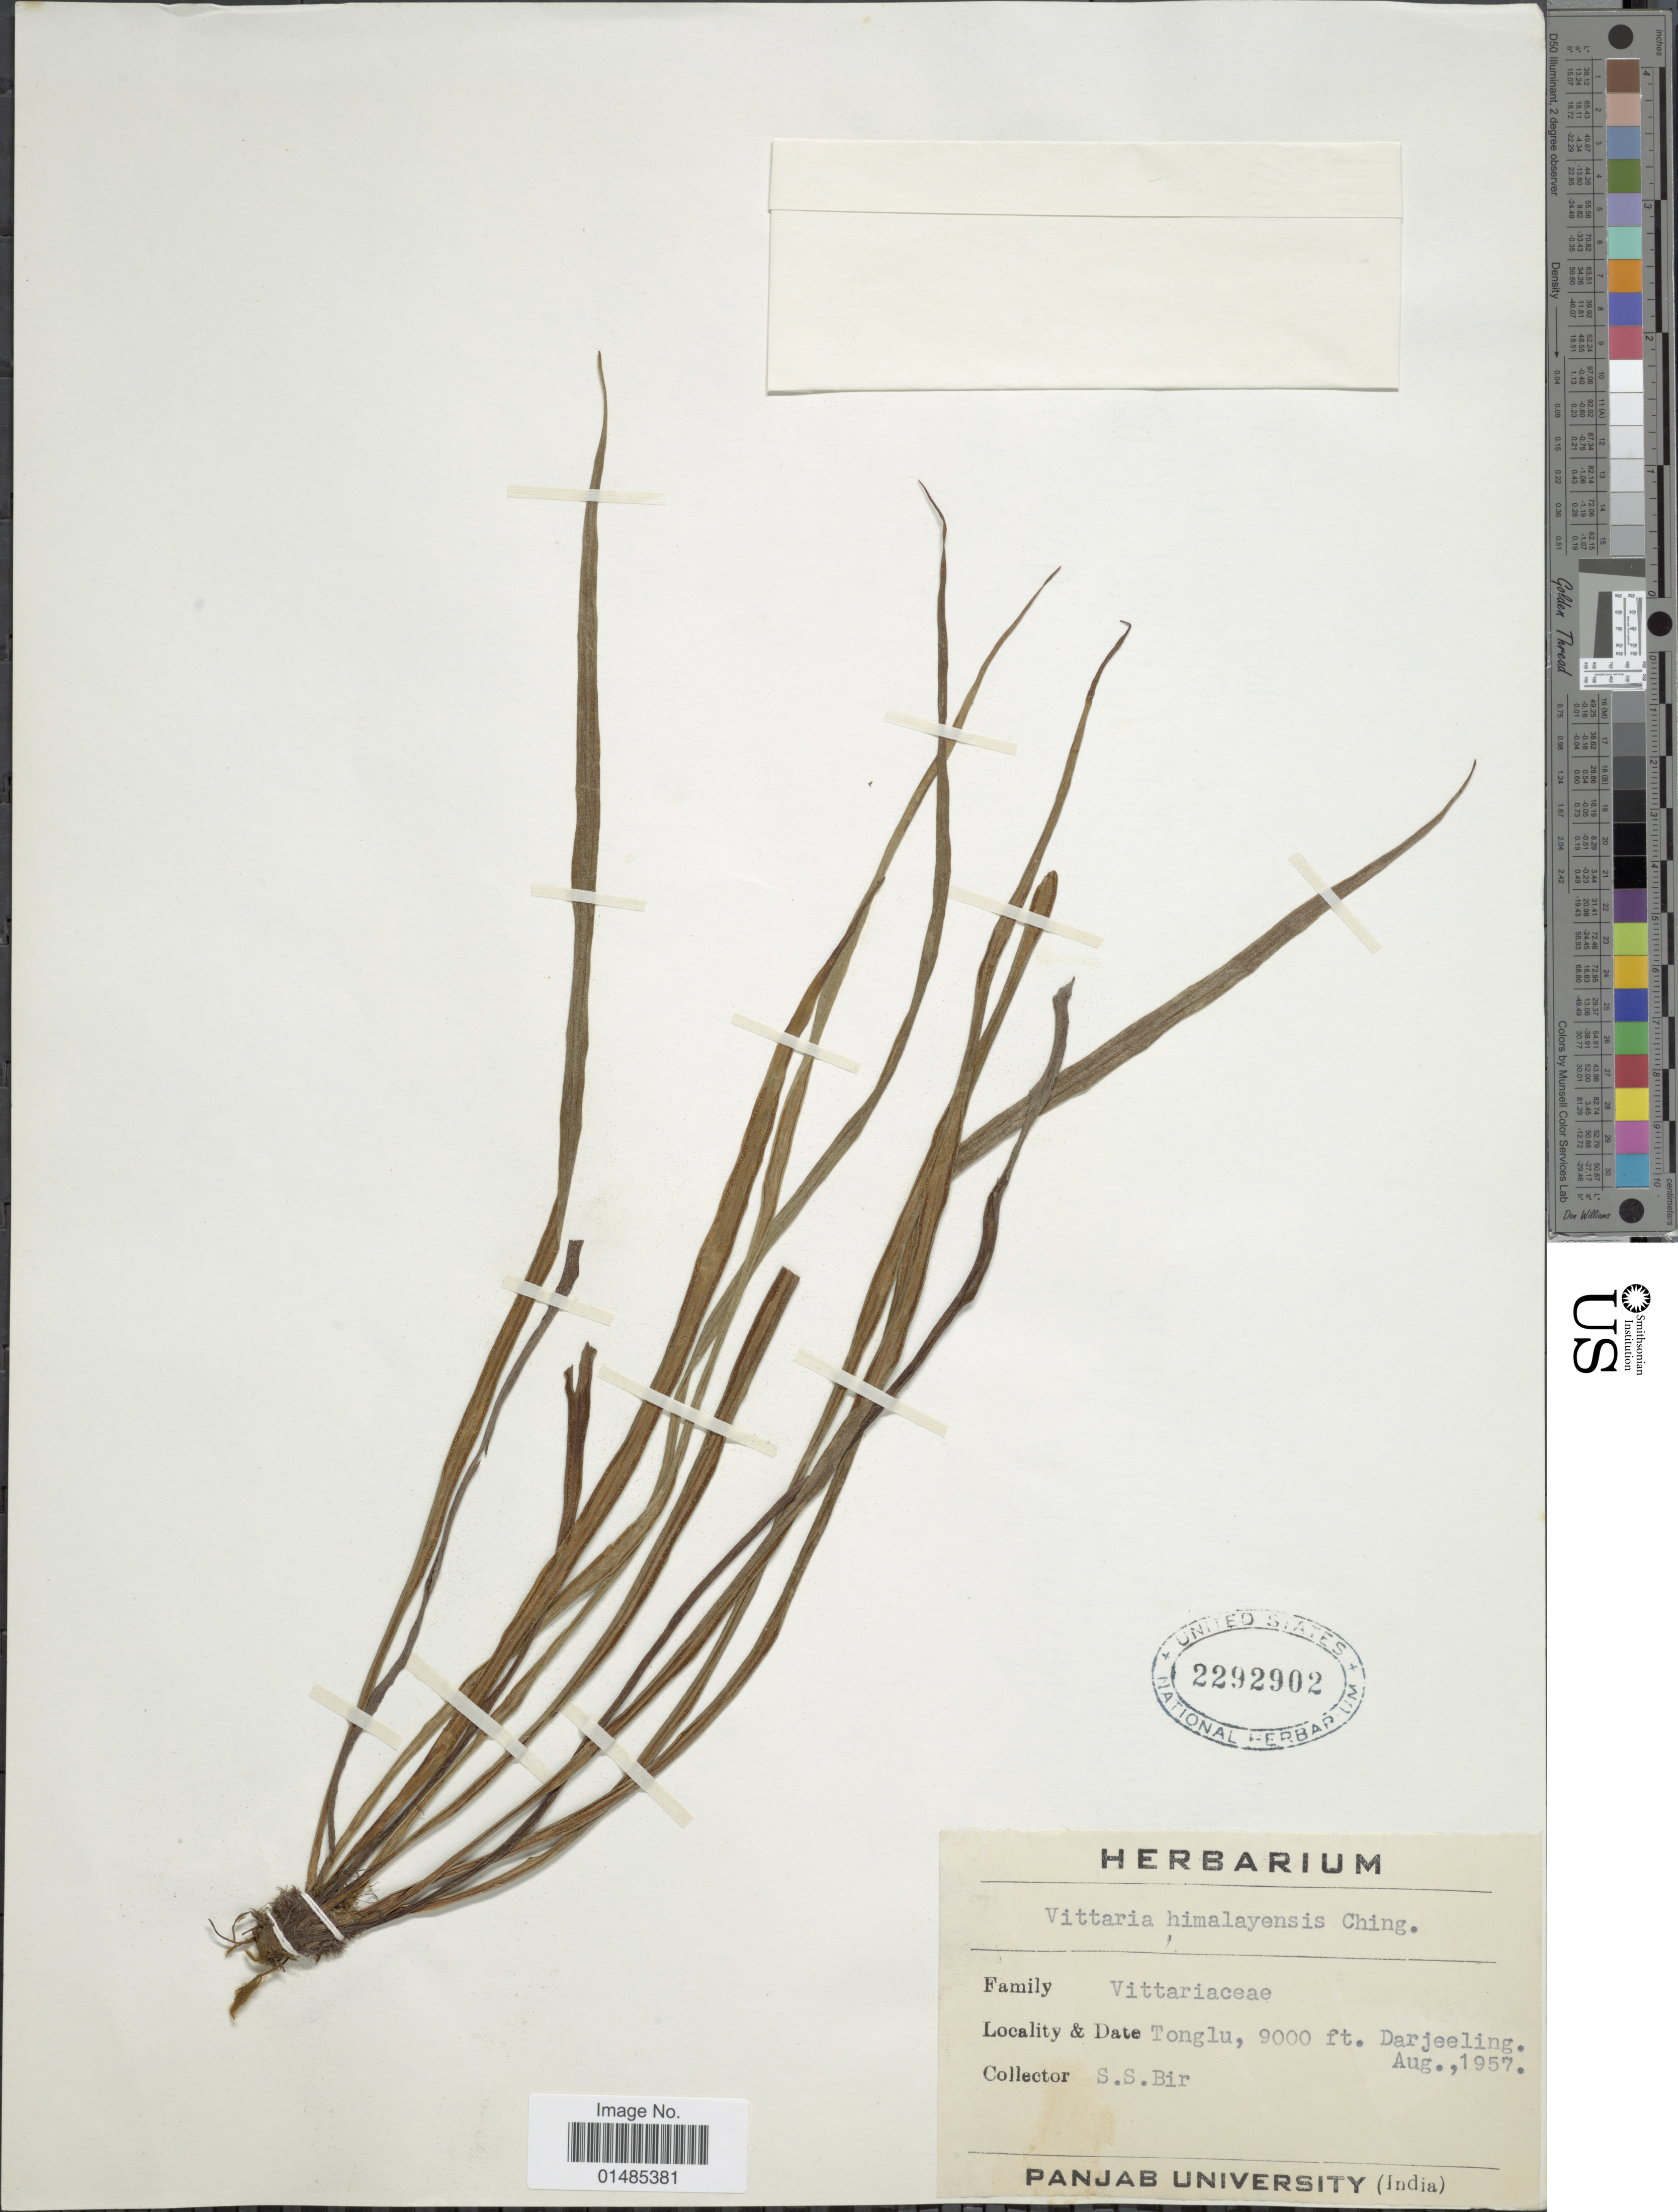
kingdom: Plantae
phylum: Tracheophyta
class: Polypodiopsida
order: Polypodiales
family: Pteridaceae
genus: Haplopteris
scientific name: Haplopteris himalayensis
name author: (Ching) E.H. Crane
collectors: S. S. Bir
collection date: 1957-08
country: India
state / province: West Bengal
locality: Tonglu, Darjeeling.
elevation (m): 2743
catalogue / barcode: US 2292902